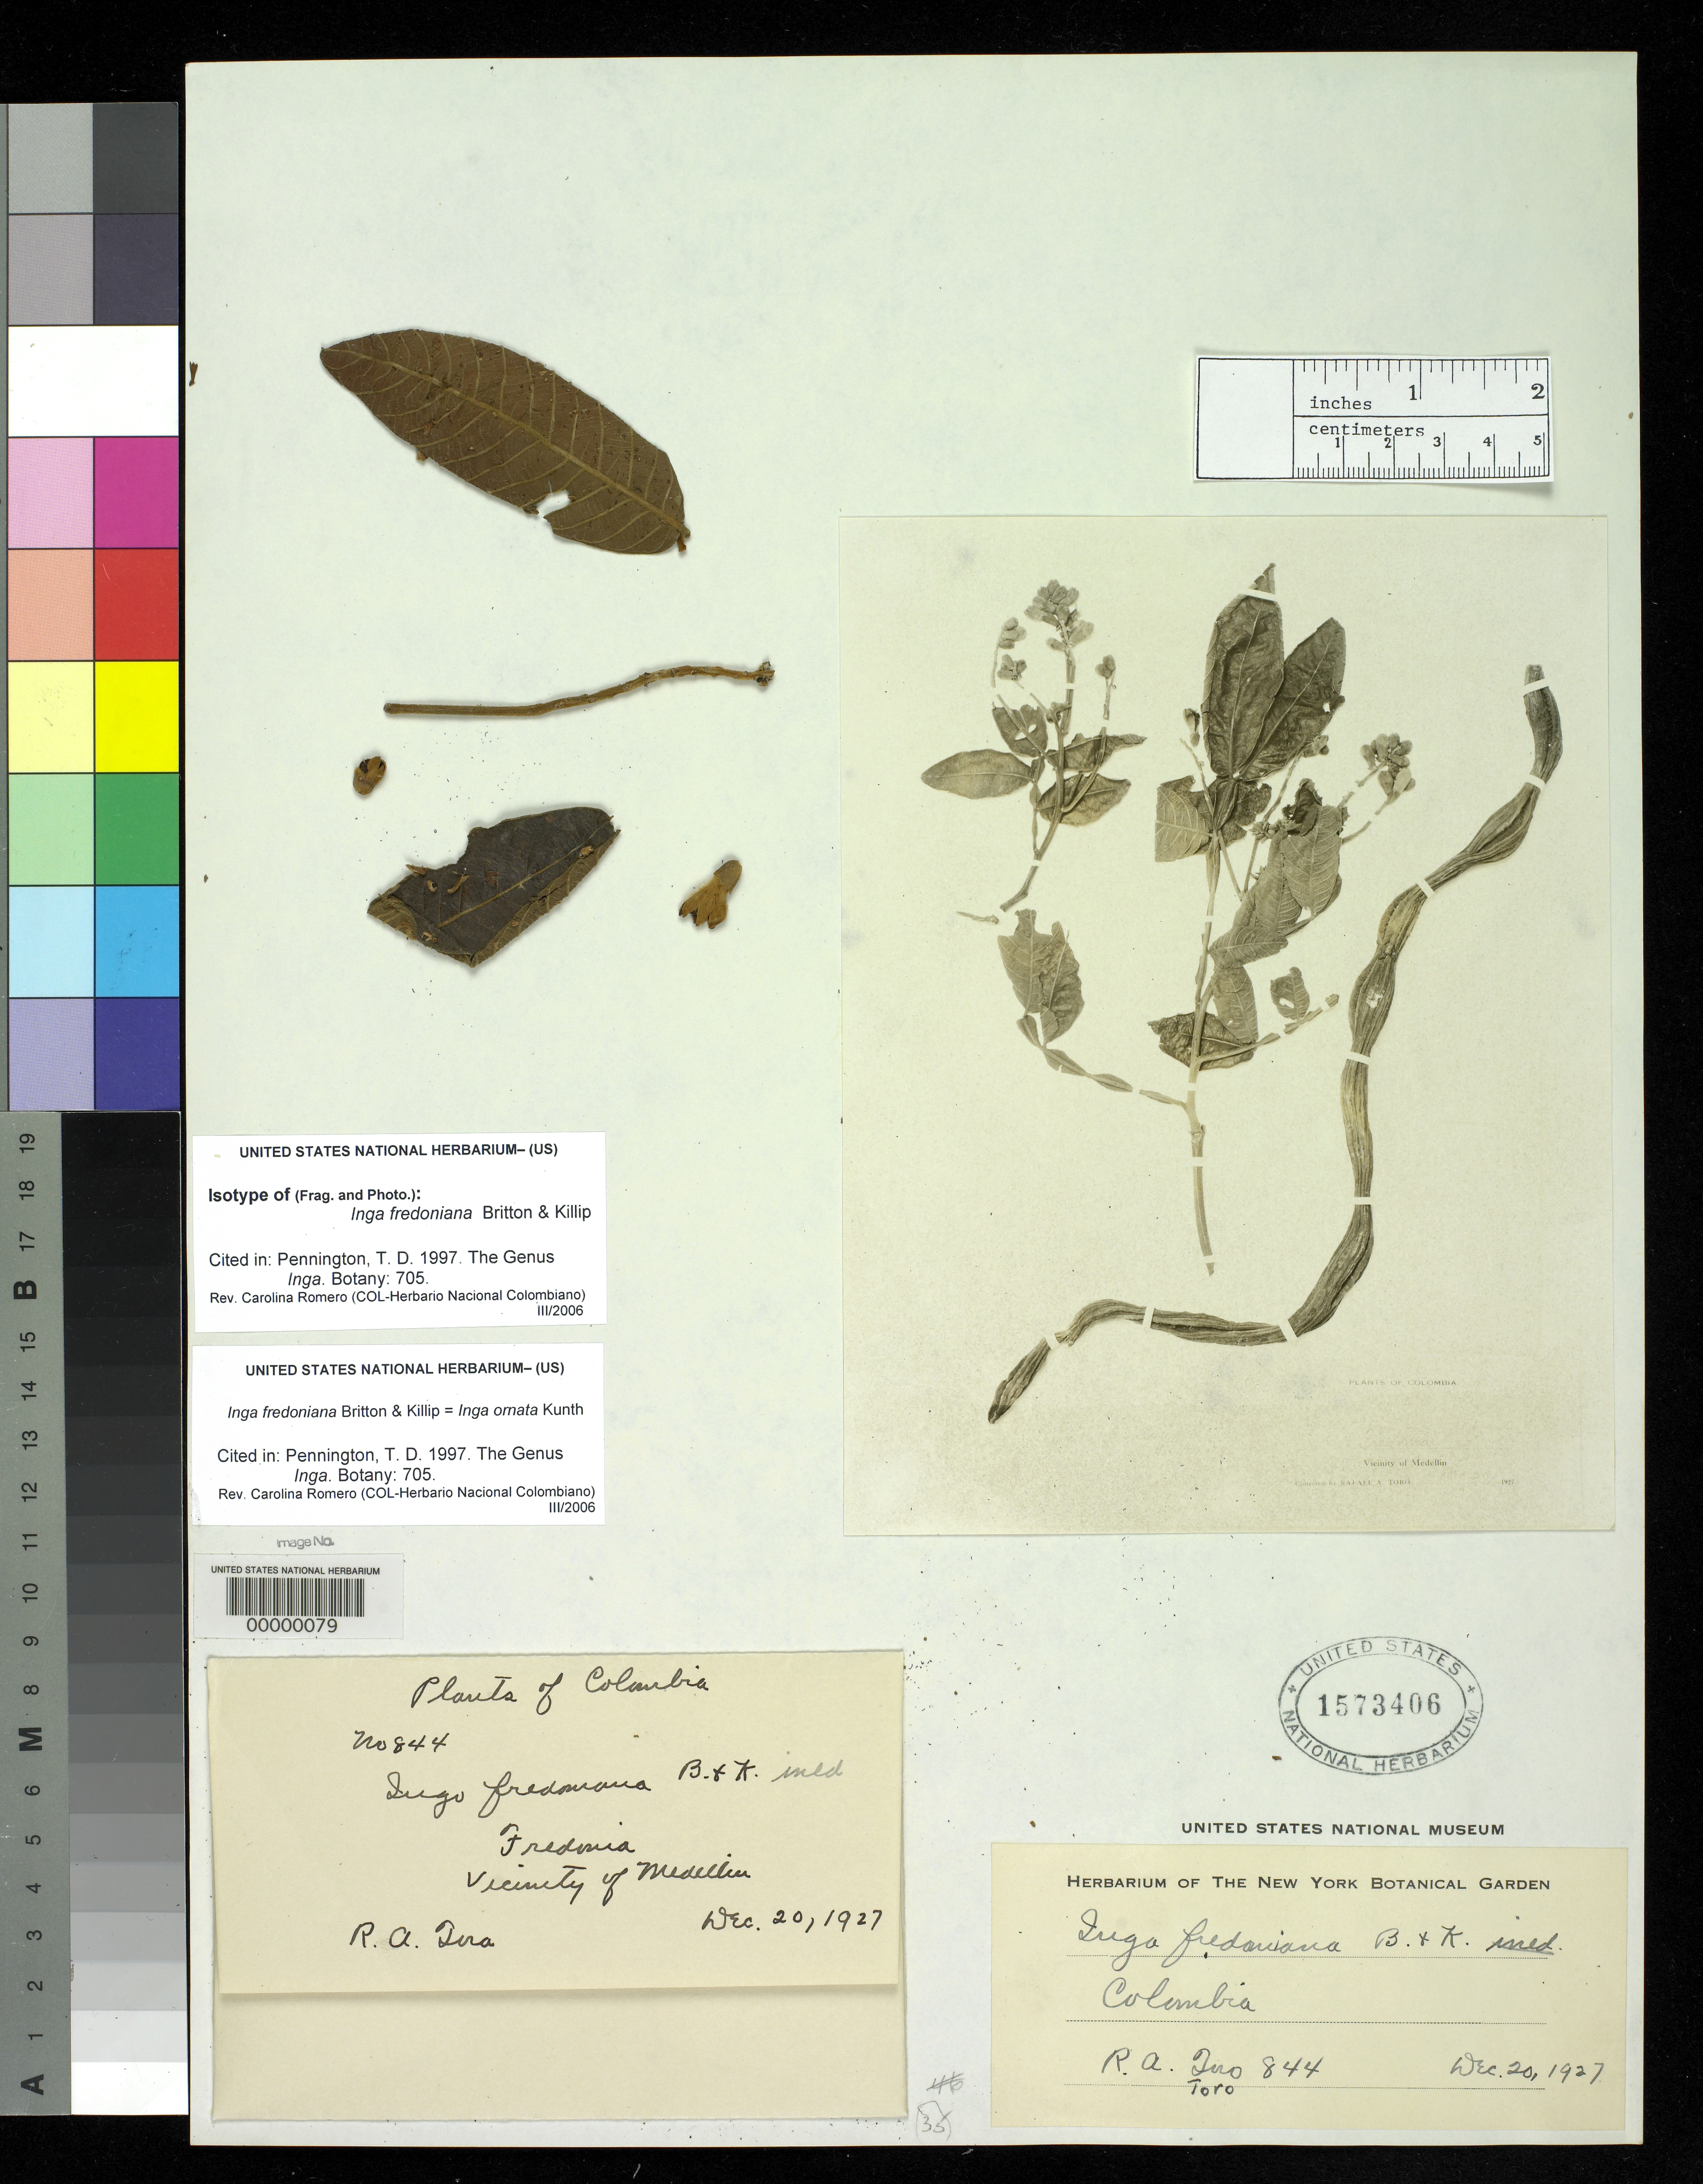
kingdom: Plantae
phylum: Tracheophyta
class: Magnoliopsida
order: Fabales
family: Fabaceae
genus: Inga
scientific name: Inga fredoniana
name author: Britton & Killip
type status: Type Fragment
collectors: R. A. Toro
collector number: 844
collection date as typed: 20 Dec 1927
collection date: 1927-12-20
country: Colombia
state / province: Antioquia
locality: Fredonia, vicintity of Medellin.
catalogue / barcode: US 1573406